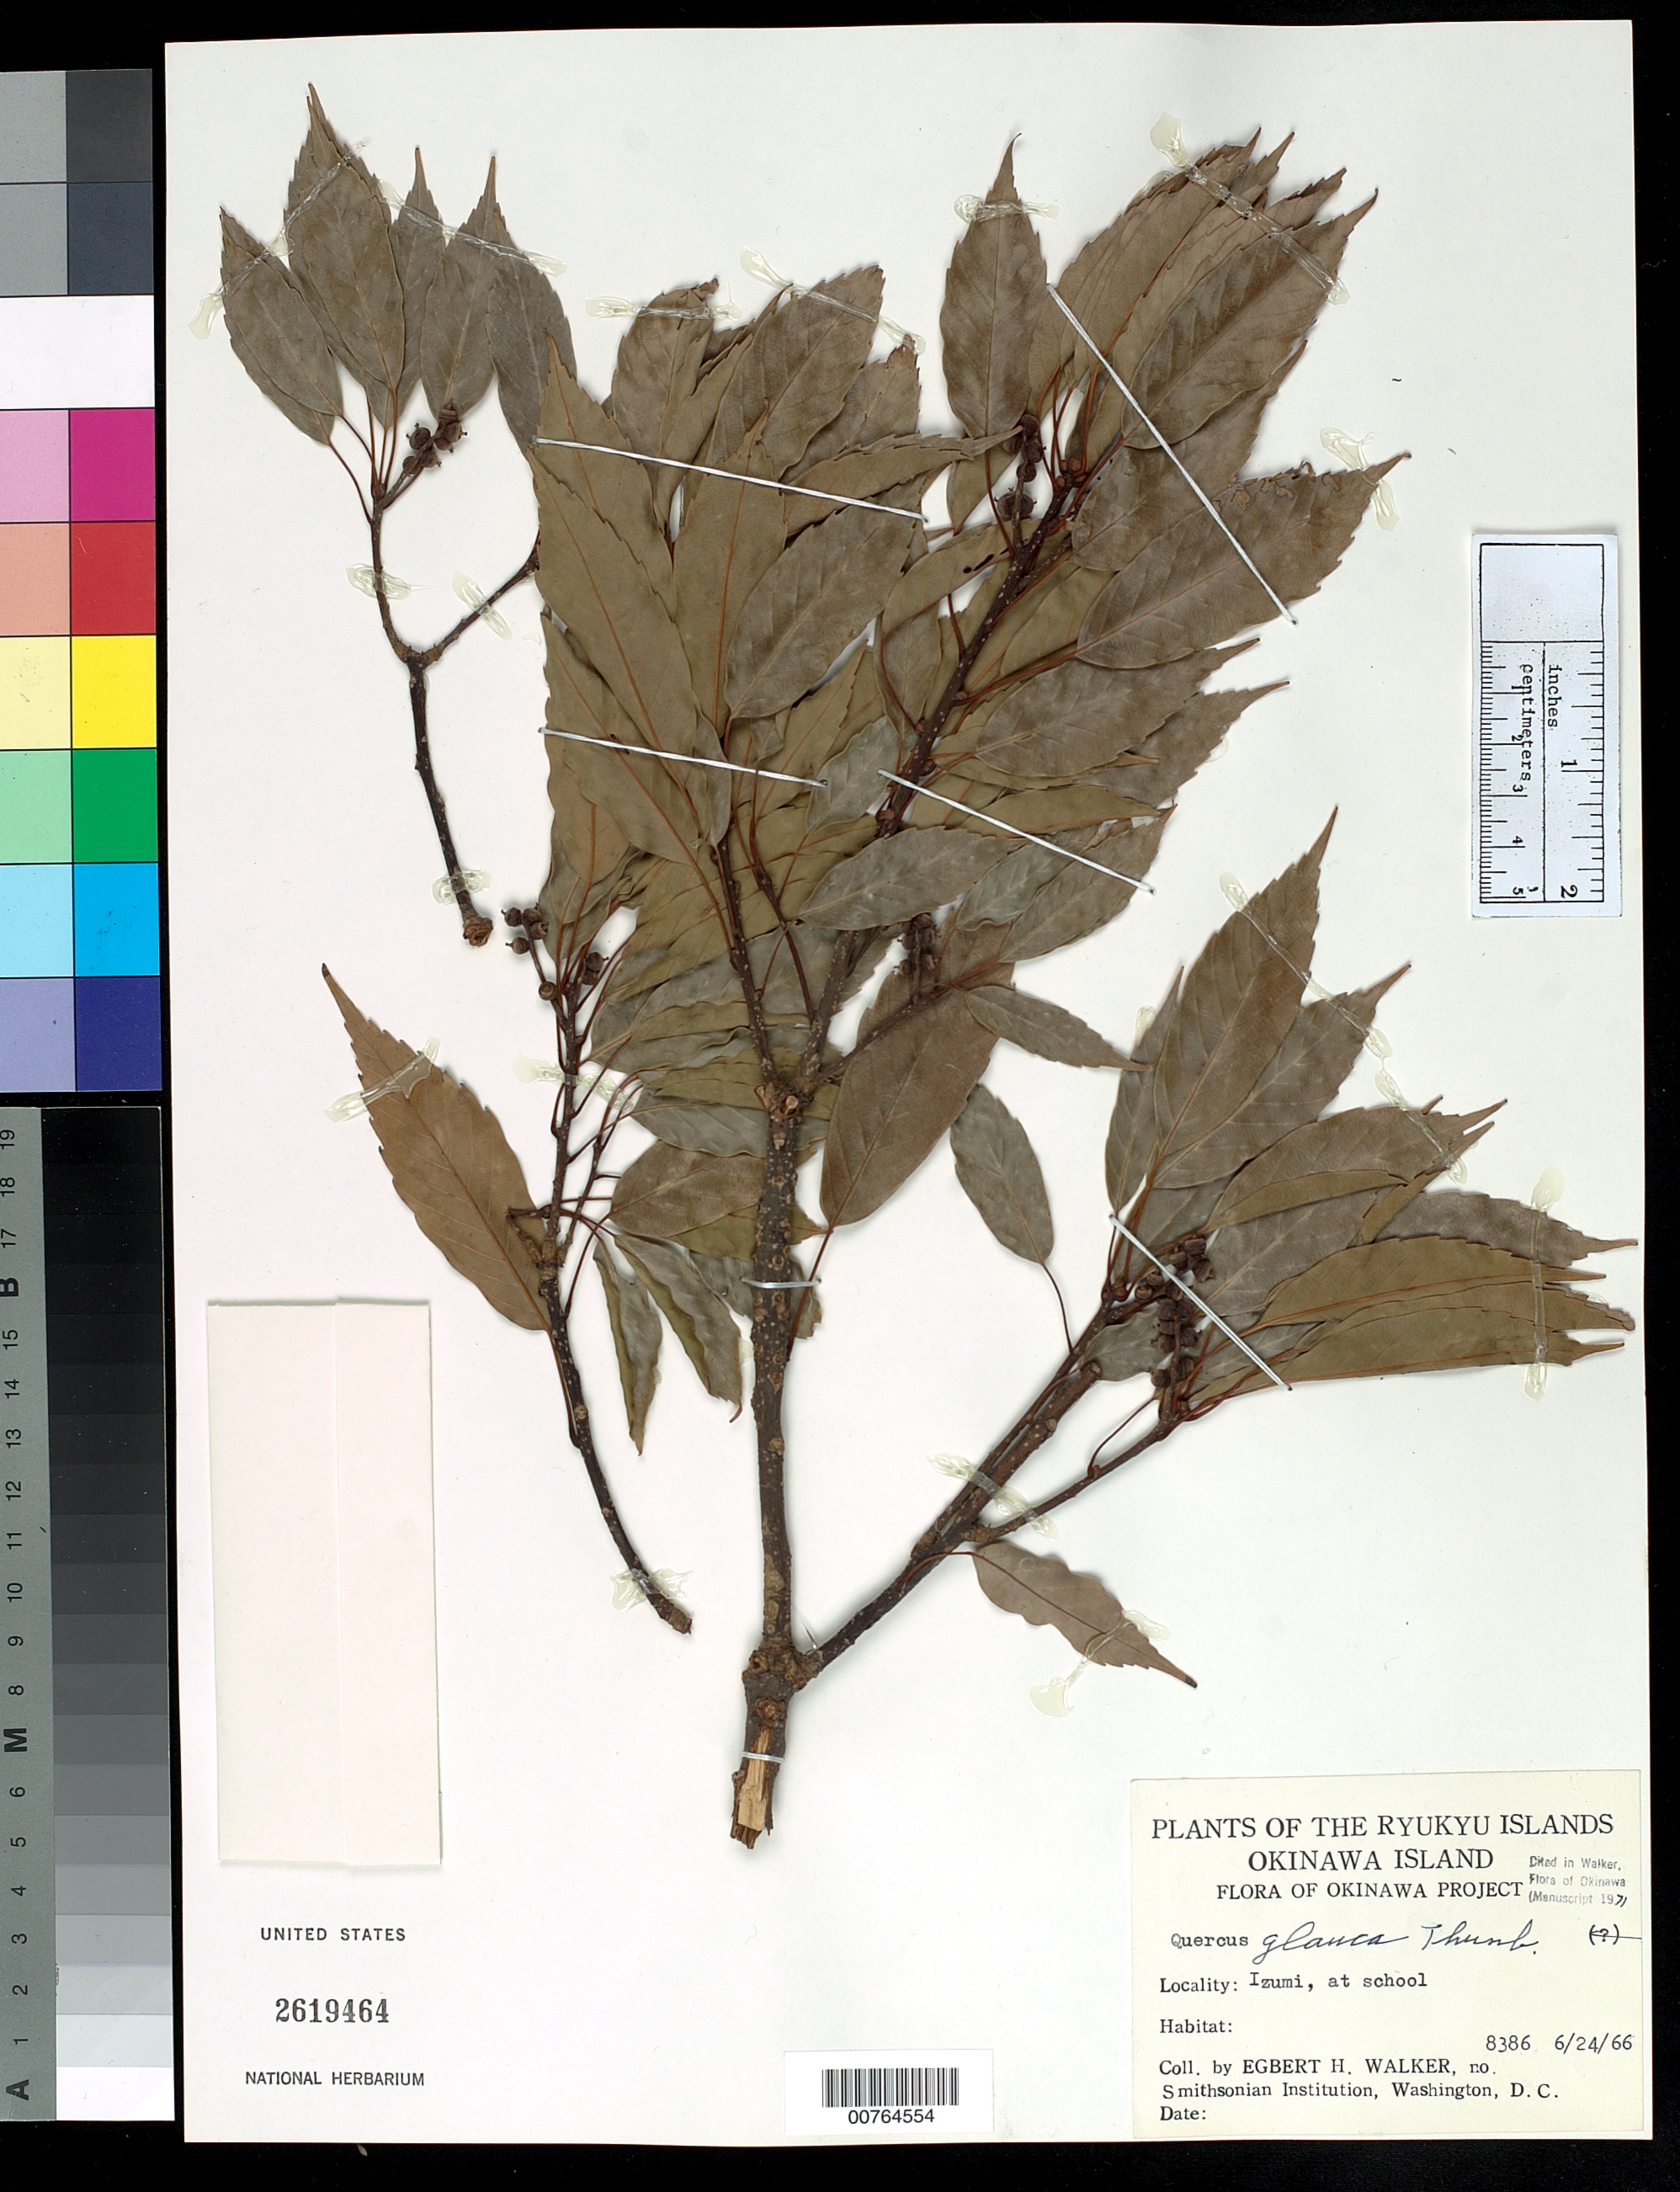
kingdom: Plantae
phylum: Tracheophyta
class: Magnoliopsida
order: Fagales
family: Fagaceae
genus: Quercus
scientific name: Quercus glauca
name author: Thunb.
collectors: E. H. Walker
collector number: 8386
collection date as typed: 24 Jun 1966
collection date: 1966-06-24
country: Japan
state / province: Osaka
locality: Izumi.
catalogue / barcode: US 2619464